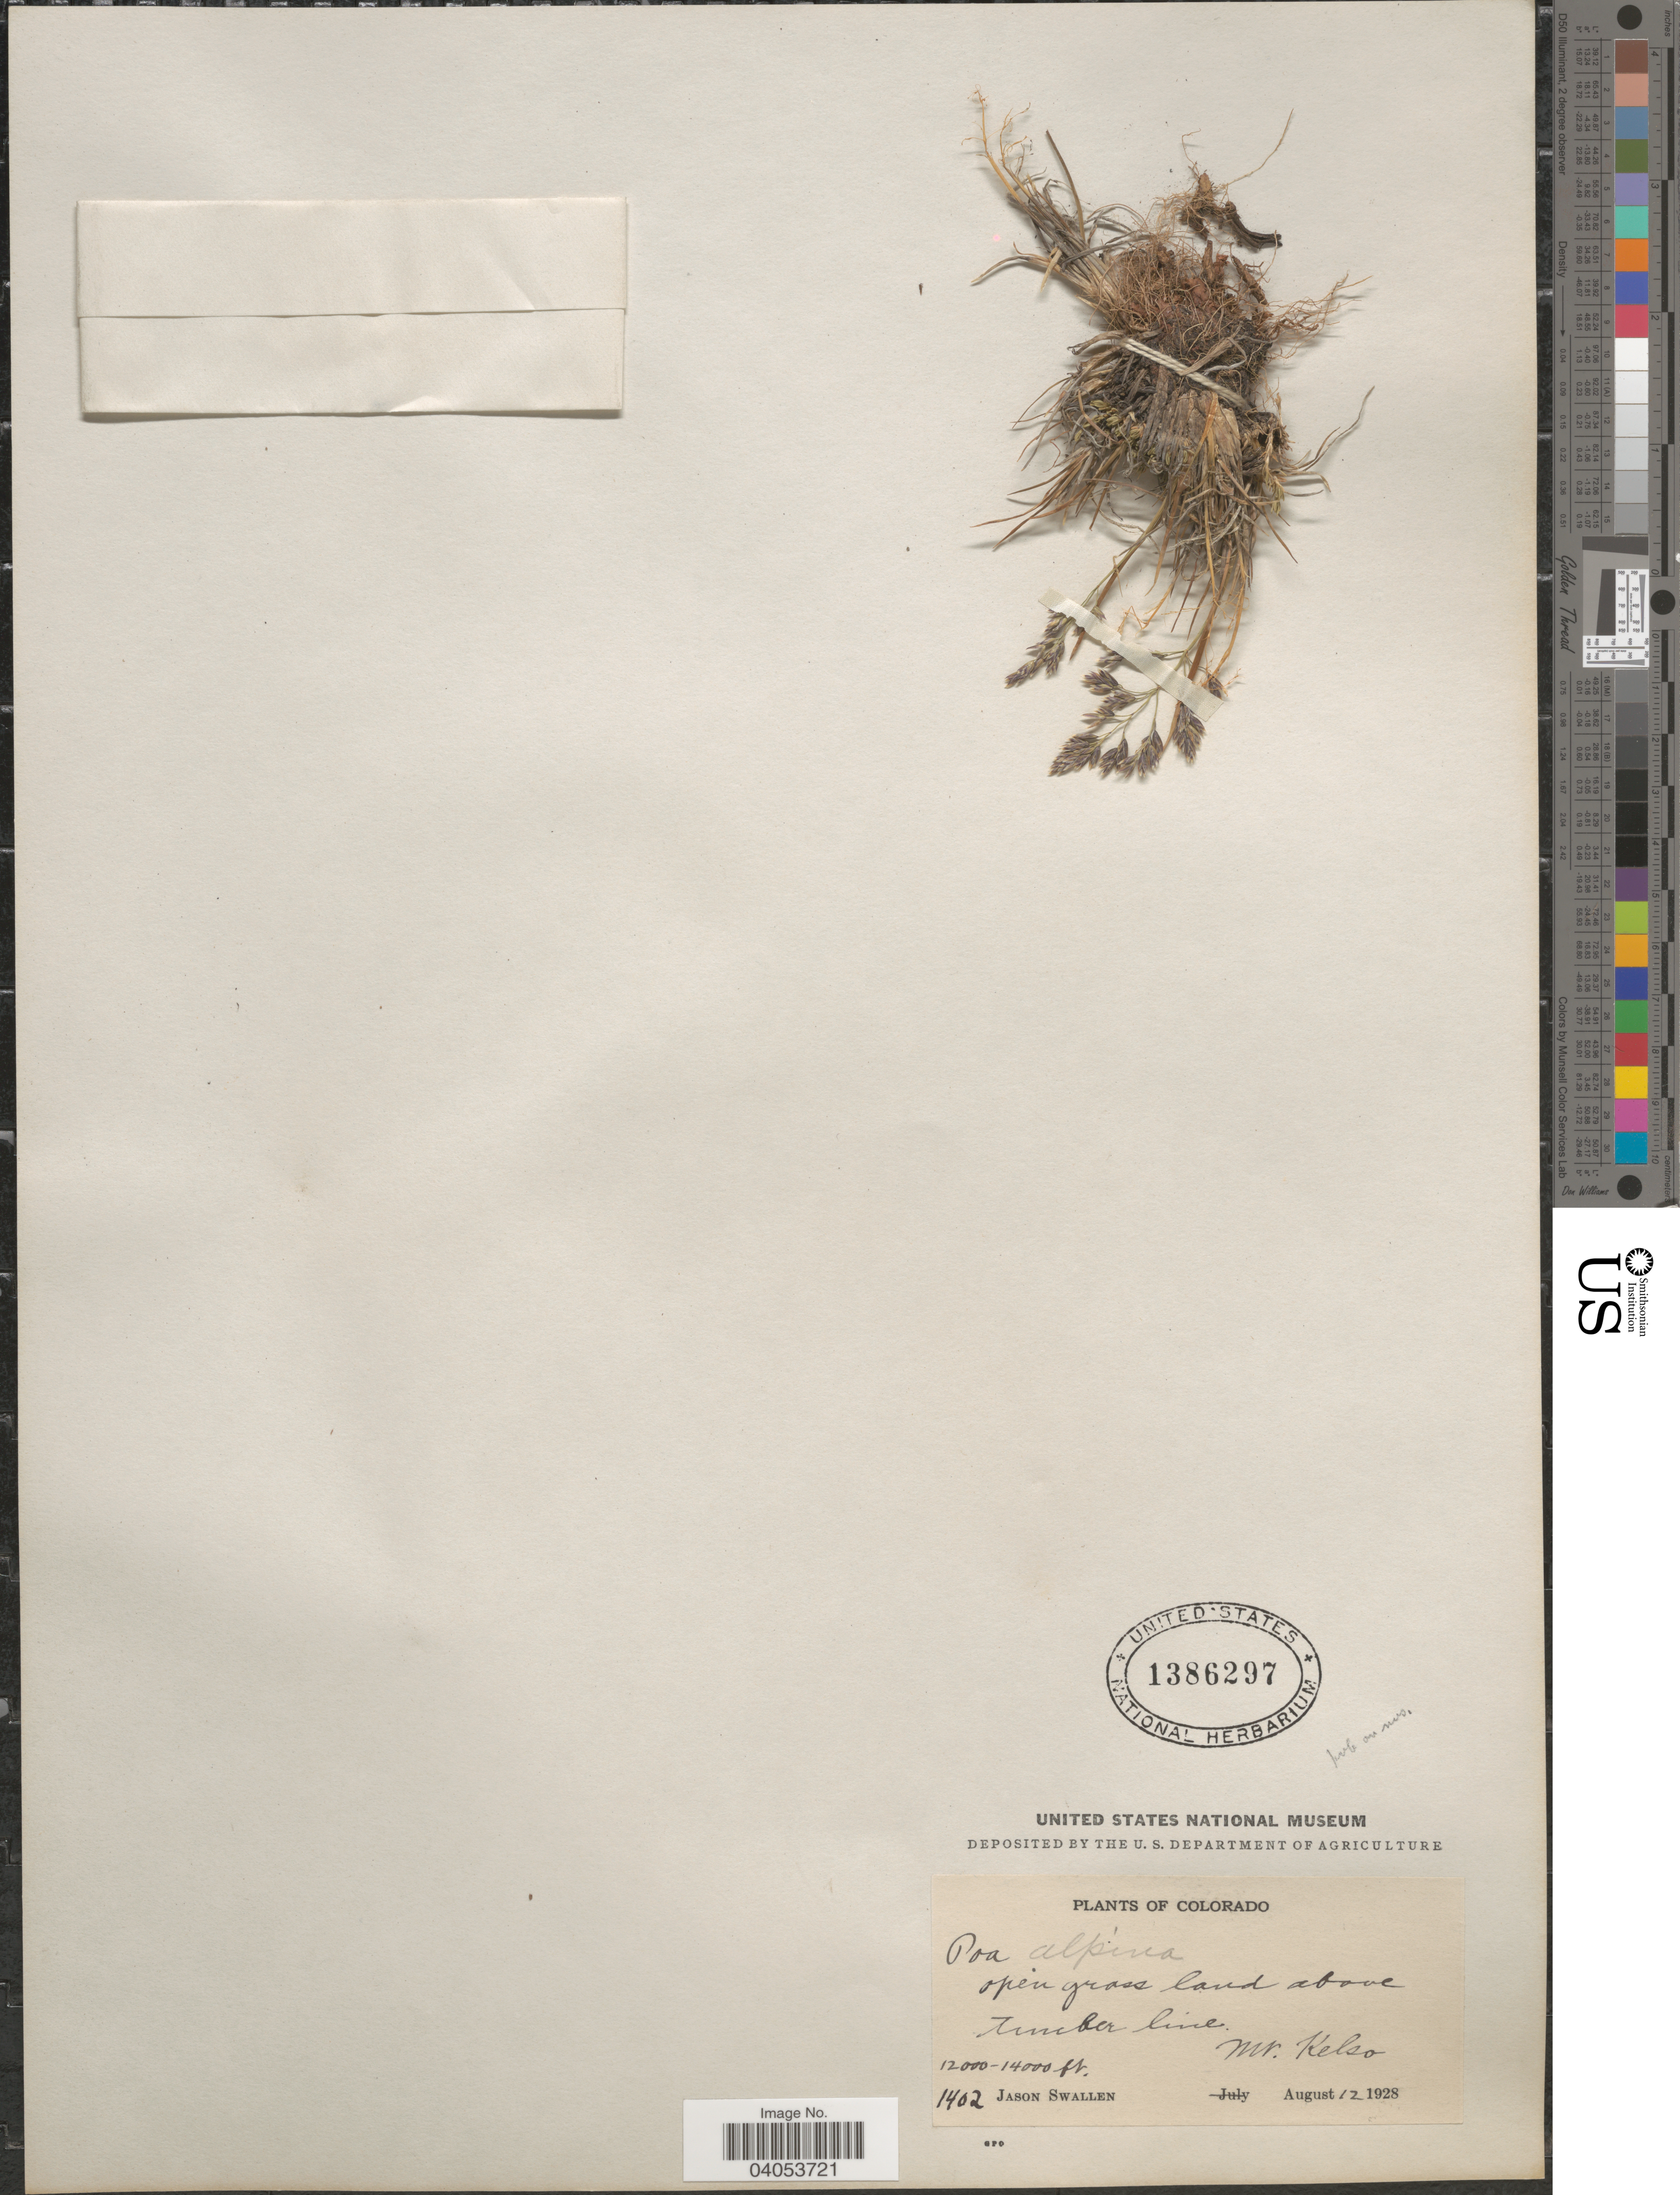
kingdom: Plantae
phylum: Tracheophyta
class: Liliopsida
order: Poales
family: Poaceae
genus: Poa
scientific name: Poa alpina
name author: L.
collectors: J. R. Swallen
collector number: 1402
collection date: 1928-08-12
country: United States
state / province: Colorado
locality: Mt. Kelso.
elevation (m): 3658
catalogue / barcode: US 1386297